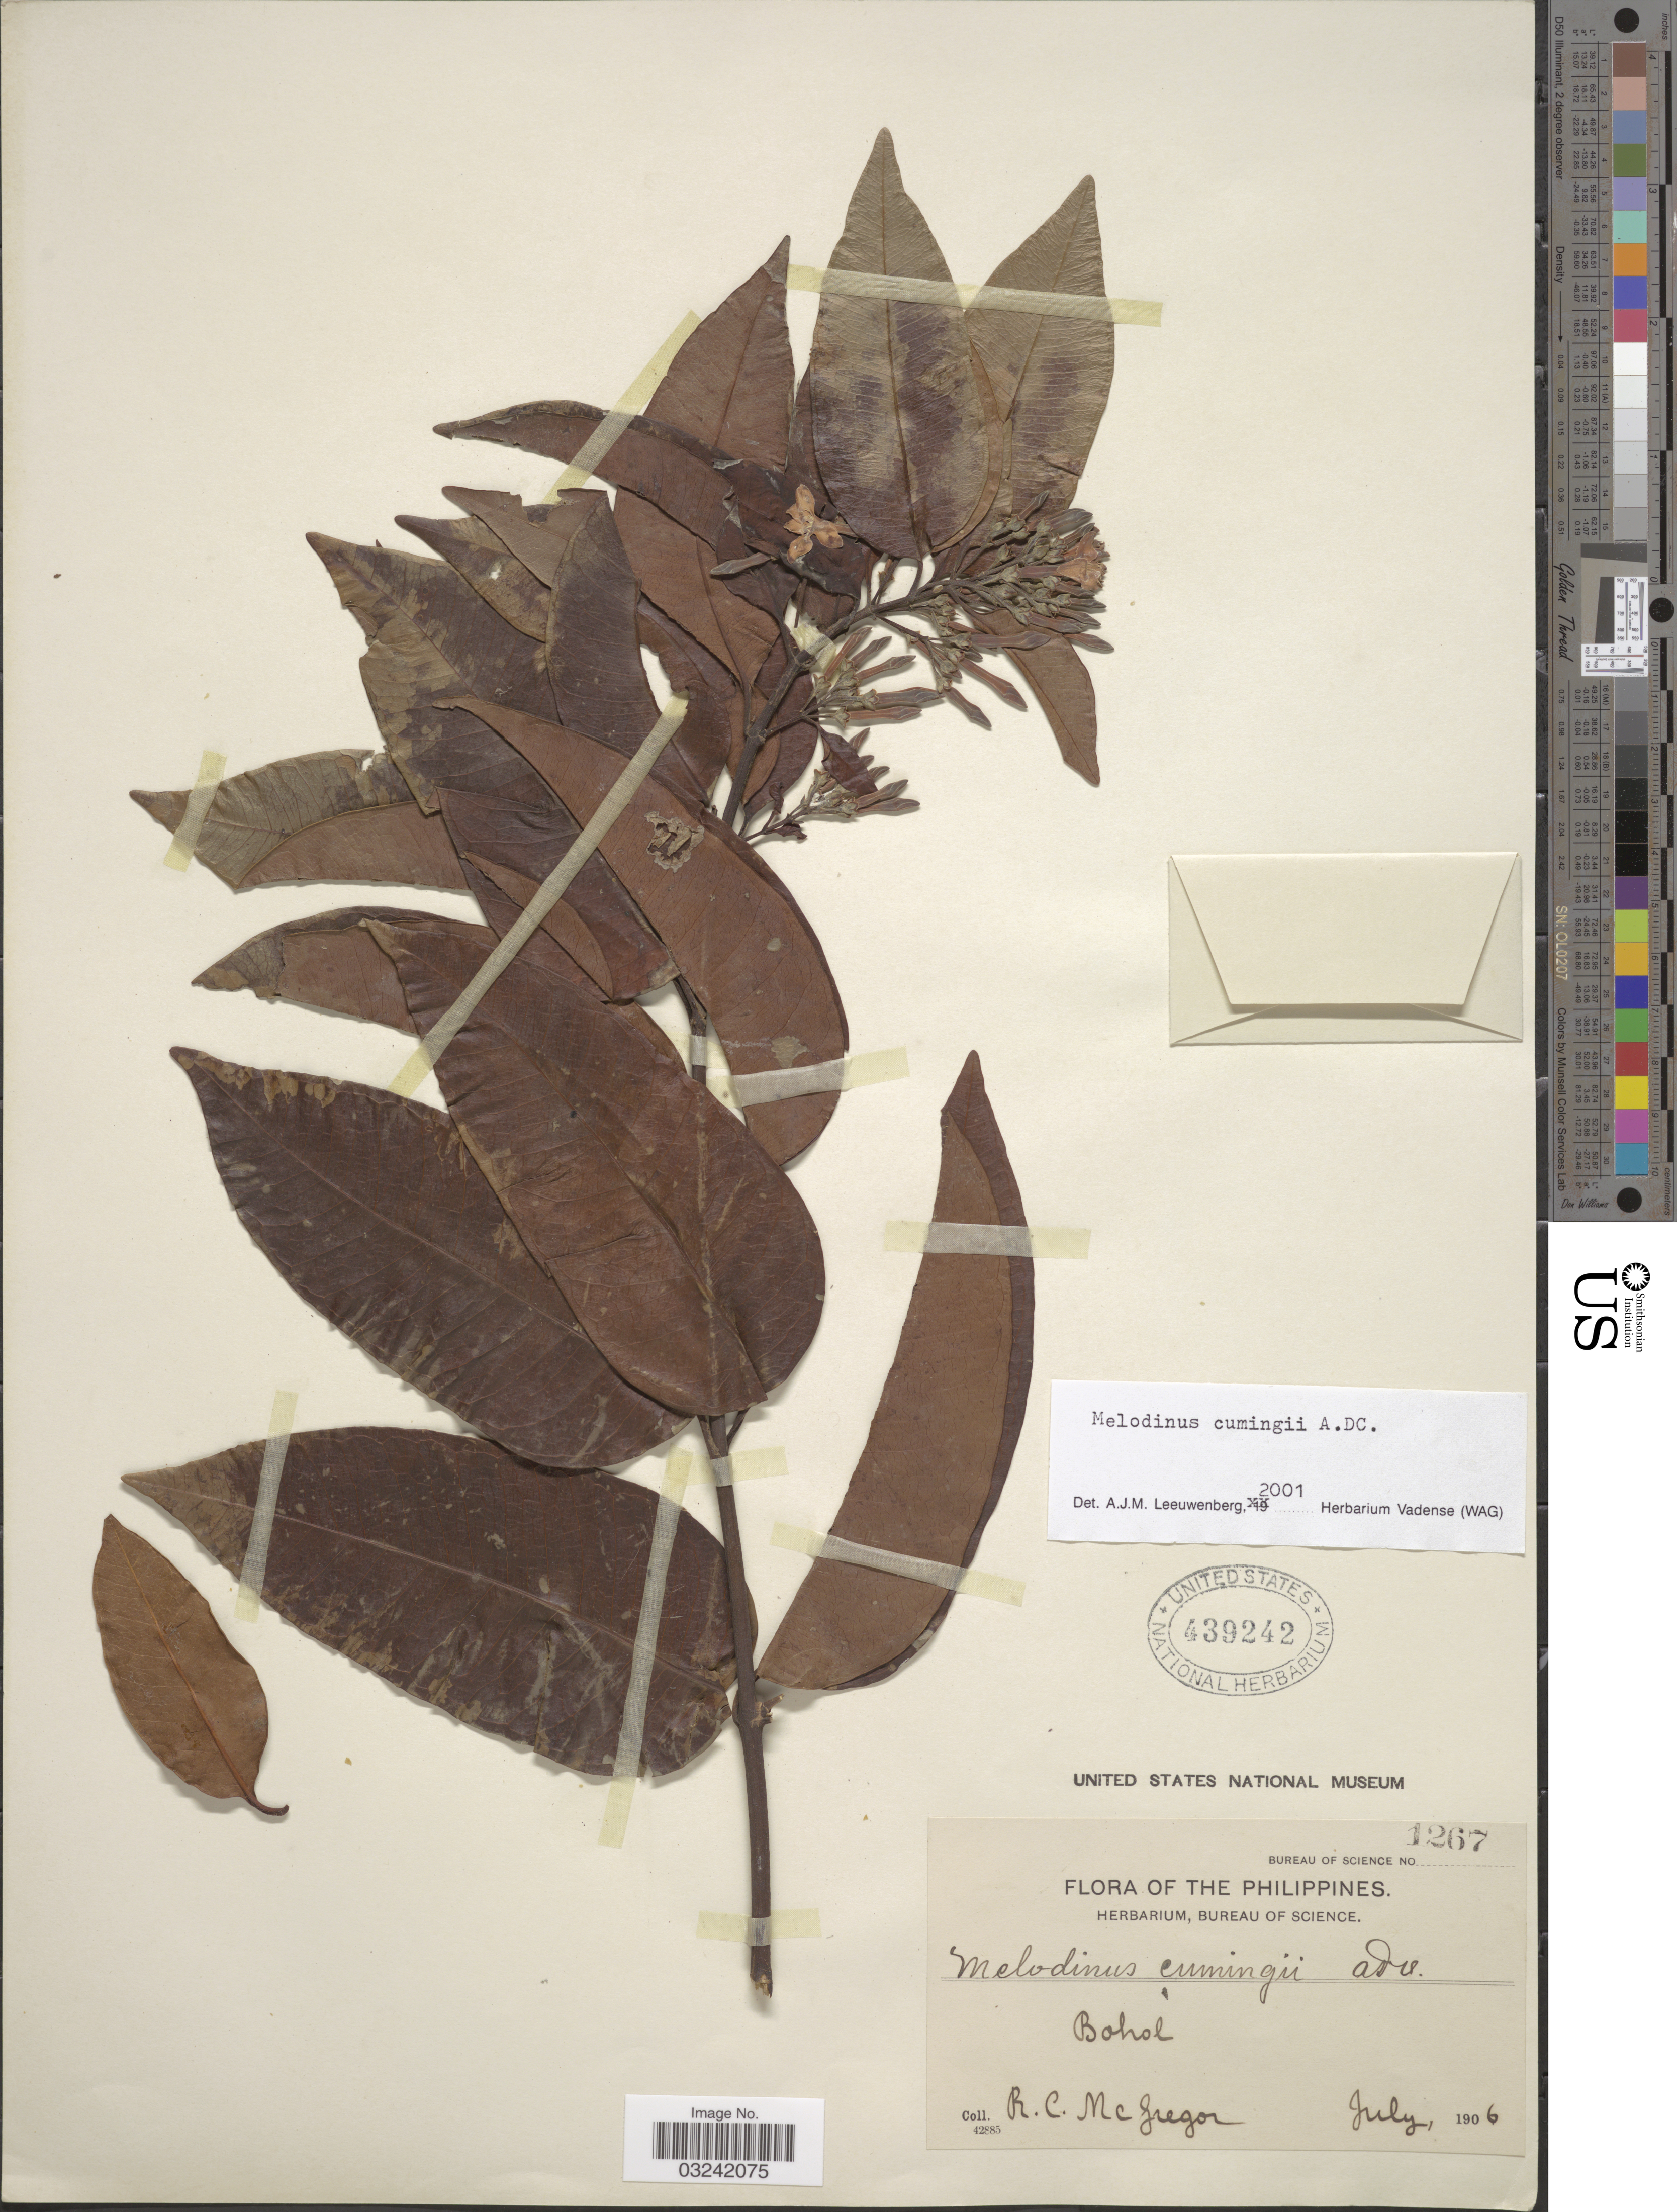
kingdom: Plantae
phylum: Tracheophyta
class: Magnoliopsida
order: Gentianales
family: Apocynaceae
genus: Melodinus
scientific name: Melodinus cumingii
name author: A. DC.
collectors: R. C. McGregor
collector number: Bureau of Science 1267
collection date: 1906-07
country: Philippines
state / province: Central Visayas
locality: Bohol.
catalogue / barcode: US 439242